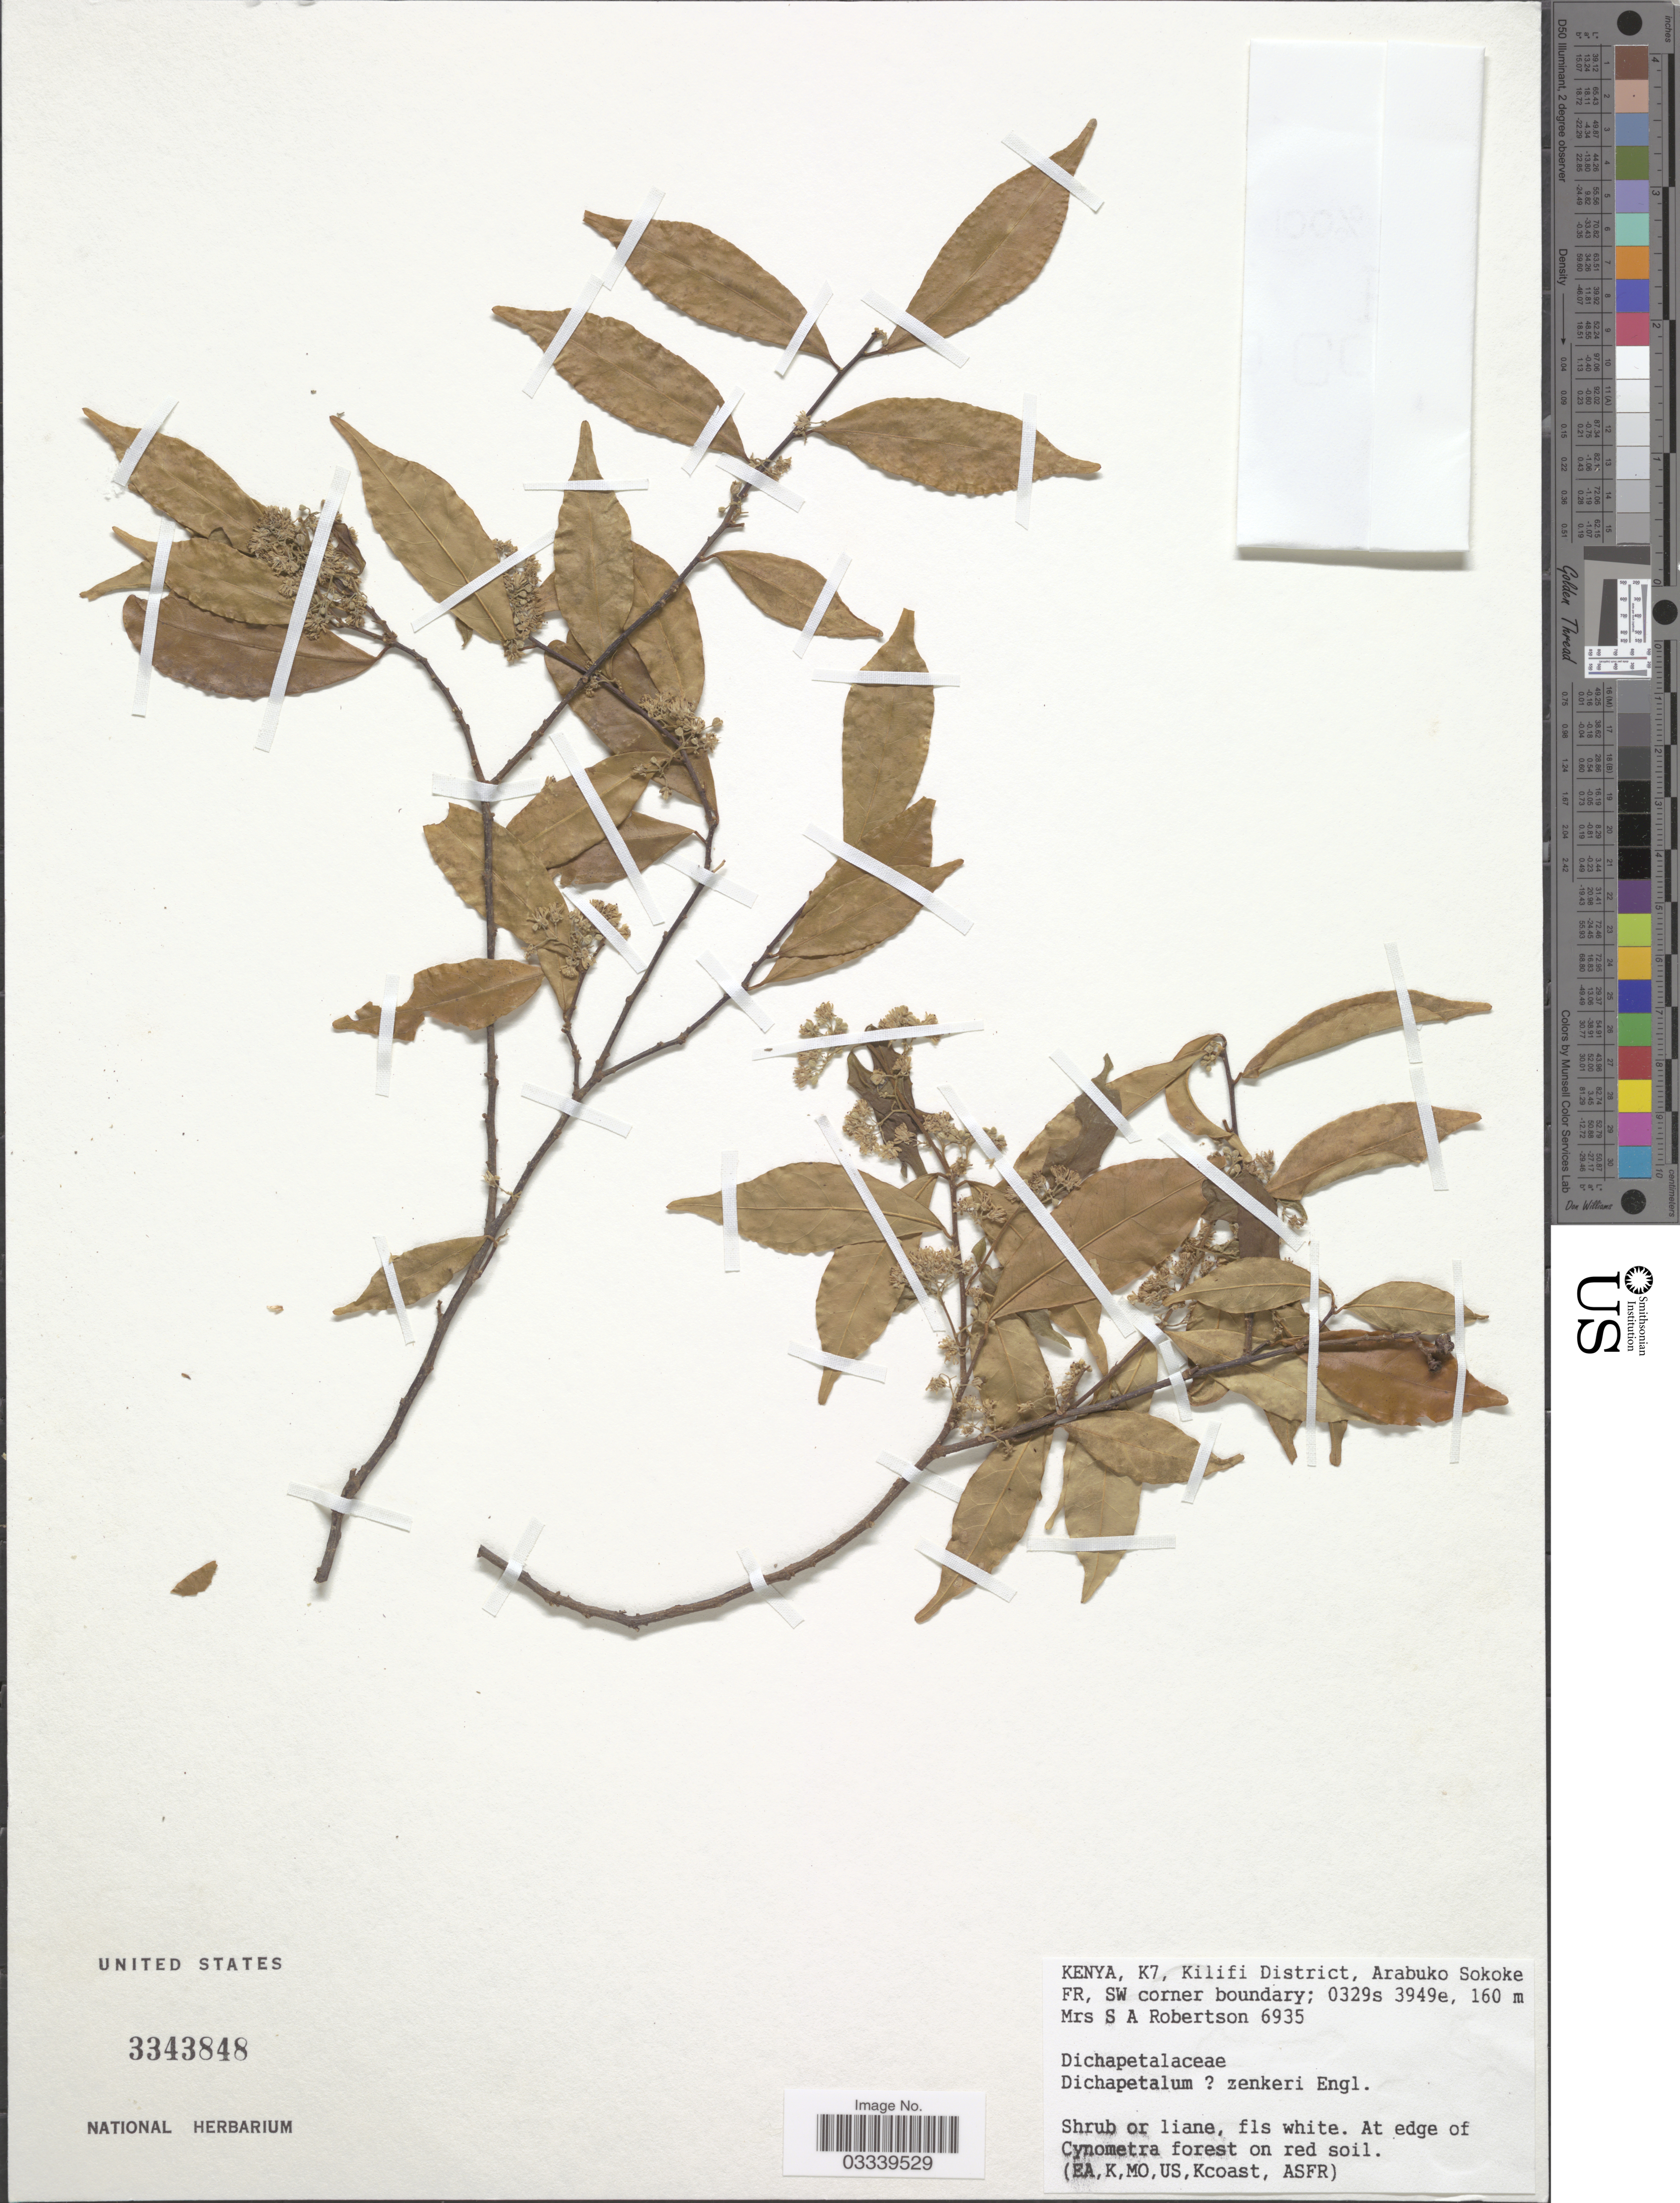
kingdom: Plantae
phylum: Tracheophyta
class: Magnoliopsida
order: Malpighiales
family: Dichapetalaceae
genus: Dichapetalum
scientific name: Dichapetalum zenkeri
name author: Engl.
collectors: S. A. Robertson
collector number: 6935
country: Kenya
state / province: Kilifi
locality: K7, Kilifi District, Arabuko Sokoke, FR, SW corner boundary.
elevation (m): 160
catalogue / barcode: US 3343848